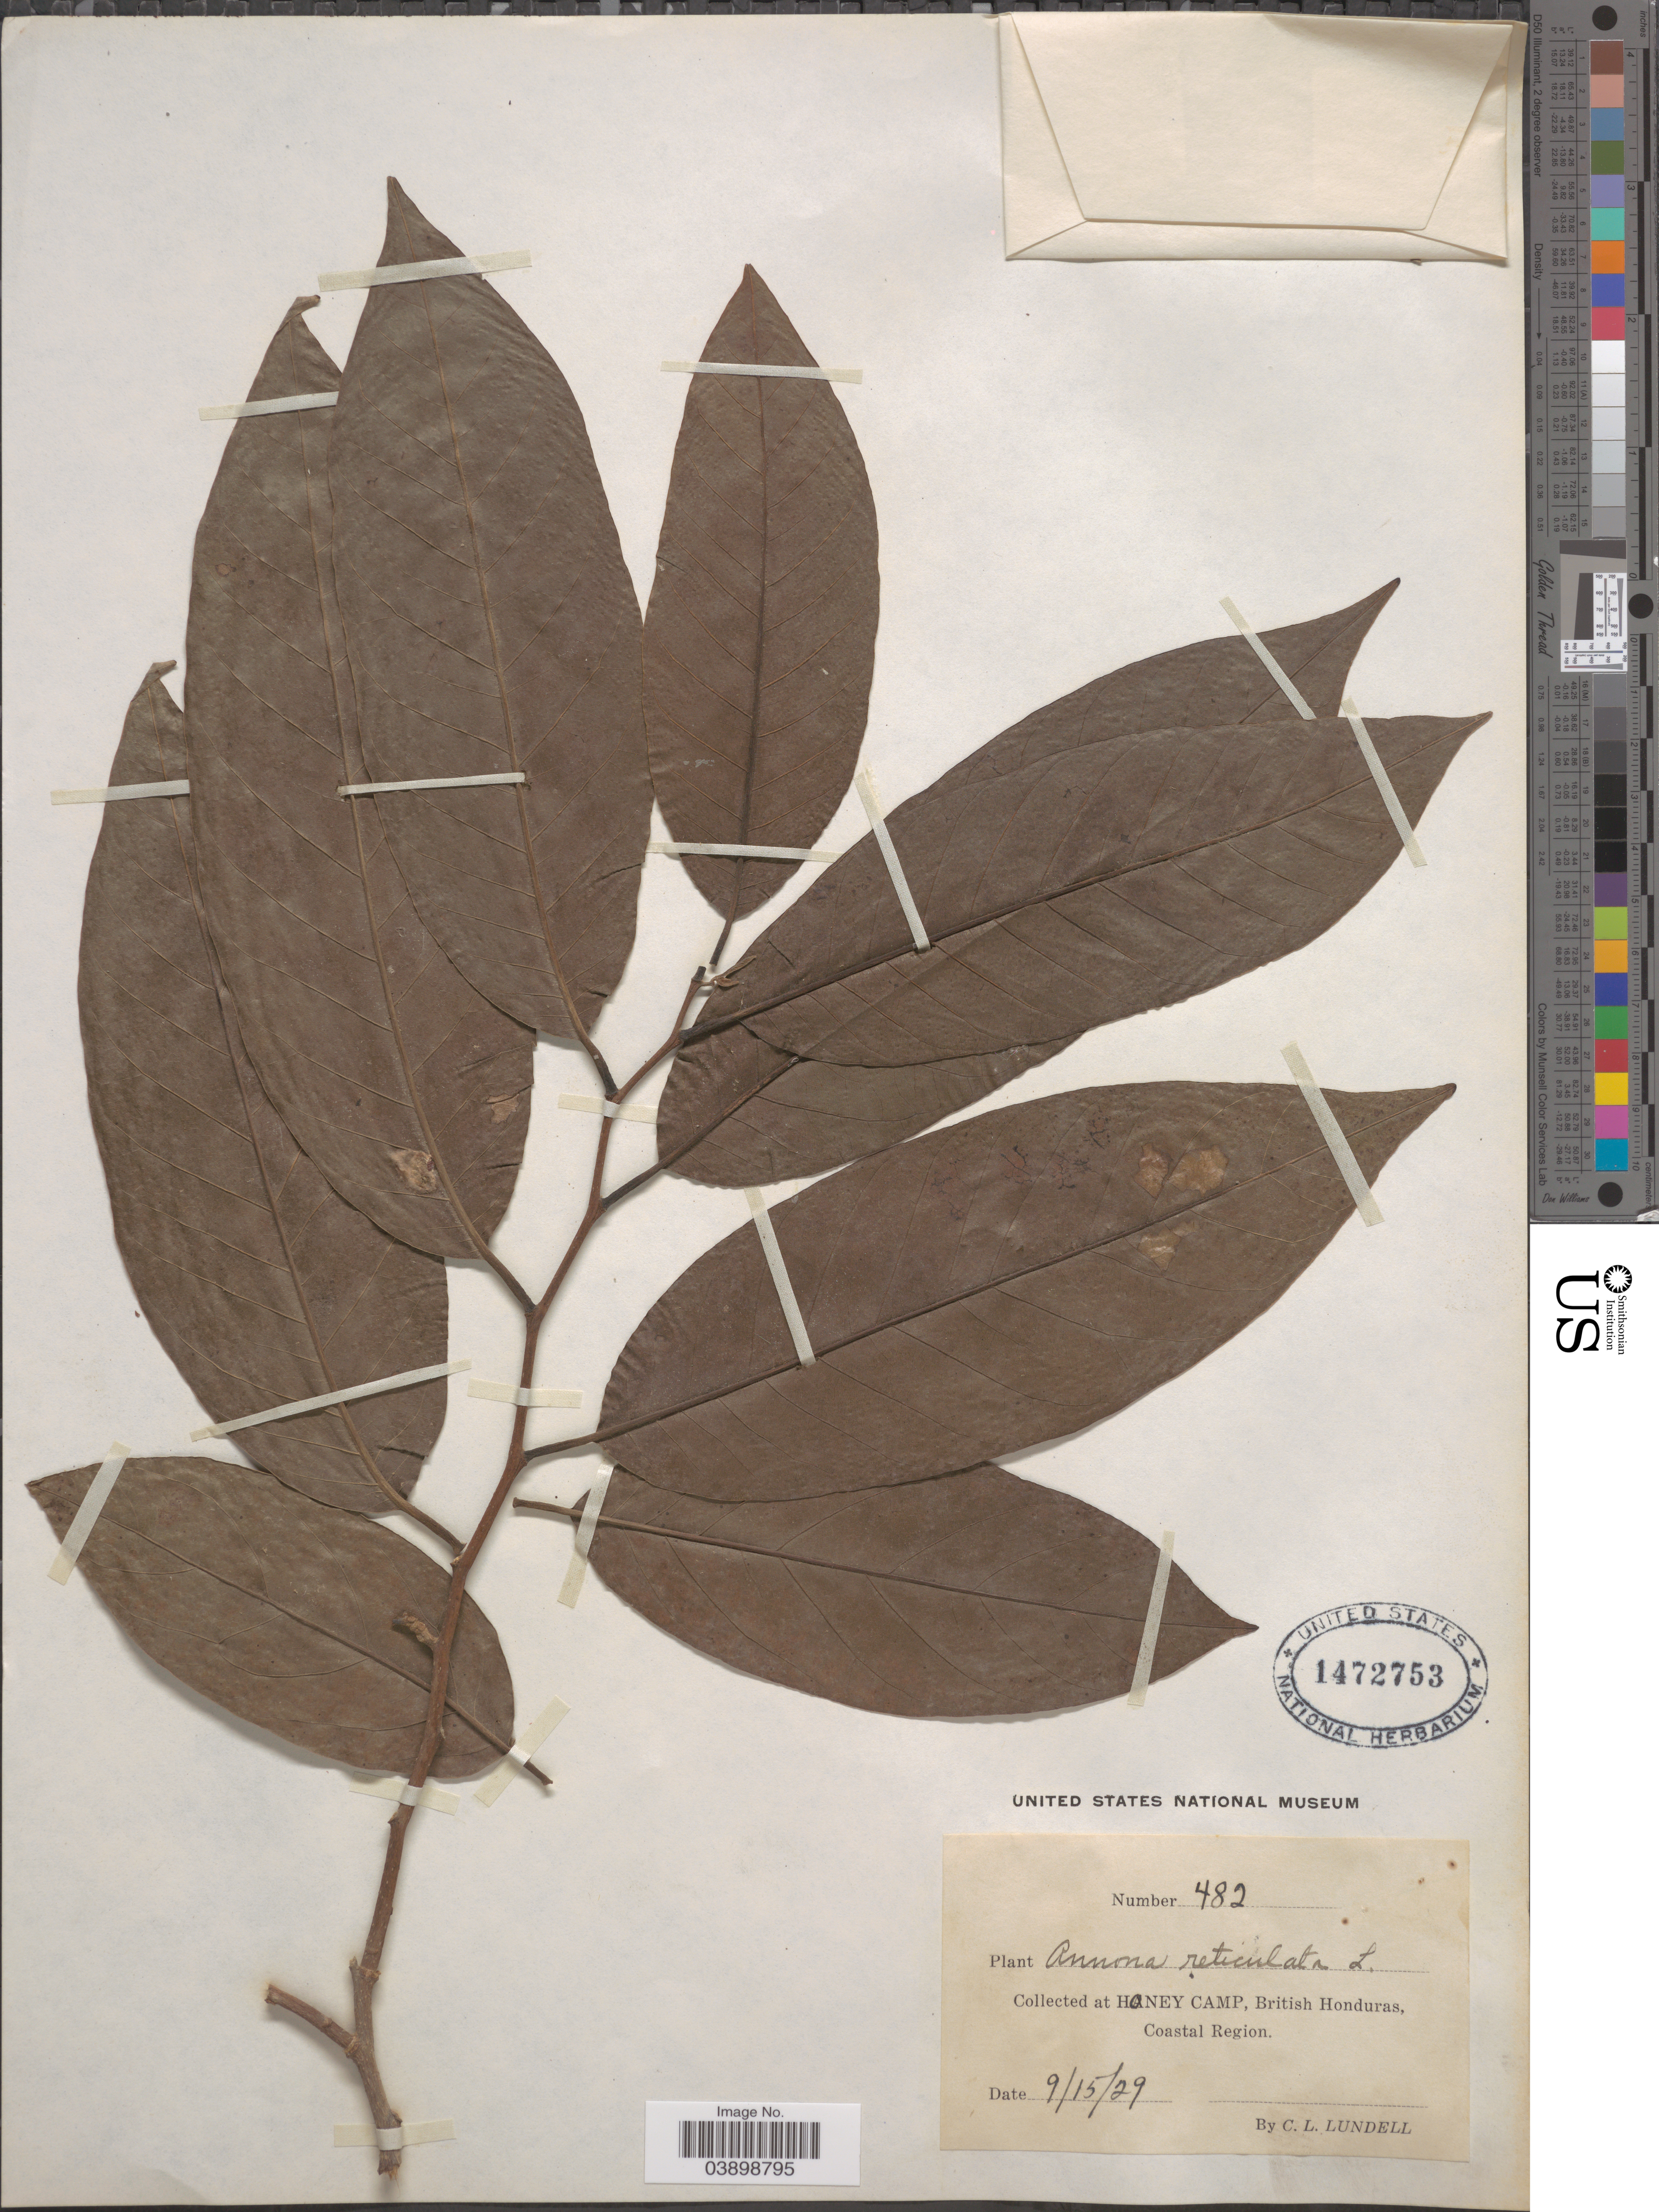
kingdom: Plantae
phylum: Tracheophyta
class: Magnoliopsida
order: Magnoliales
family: Annonaceae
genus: Annona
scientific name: Annona reticulata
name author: L.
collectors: C. L. Lundell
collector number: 482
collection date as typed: Transcribed d/m/y: 15/9/29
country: Belize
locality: Honey Camp, British Honduras, Coastal Region.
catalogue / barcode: US 1472753